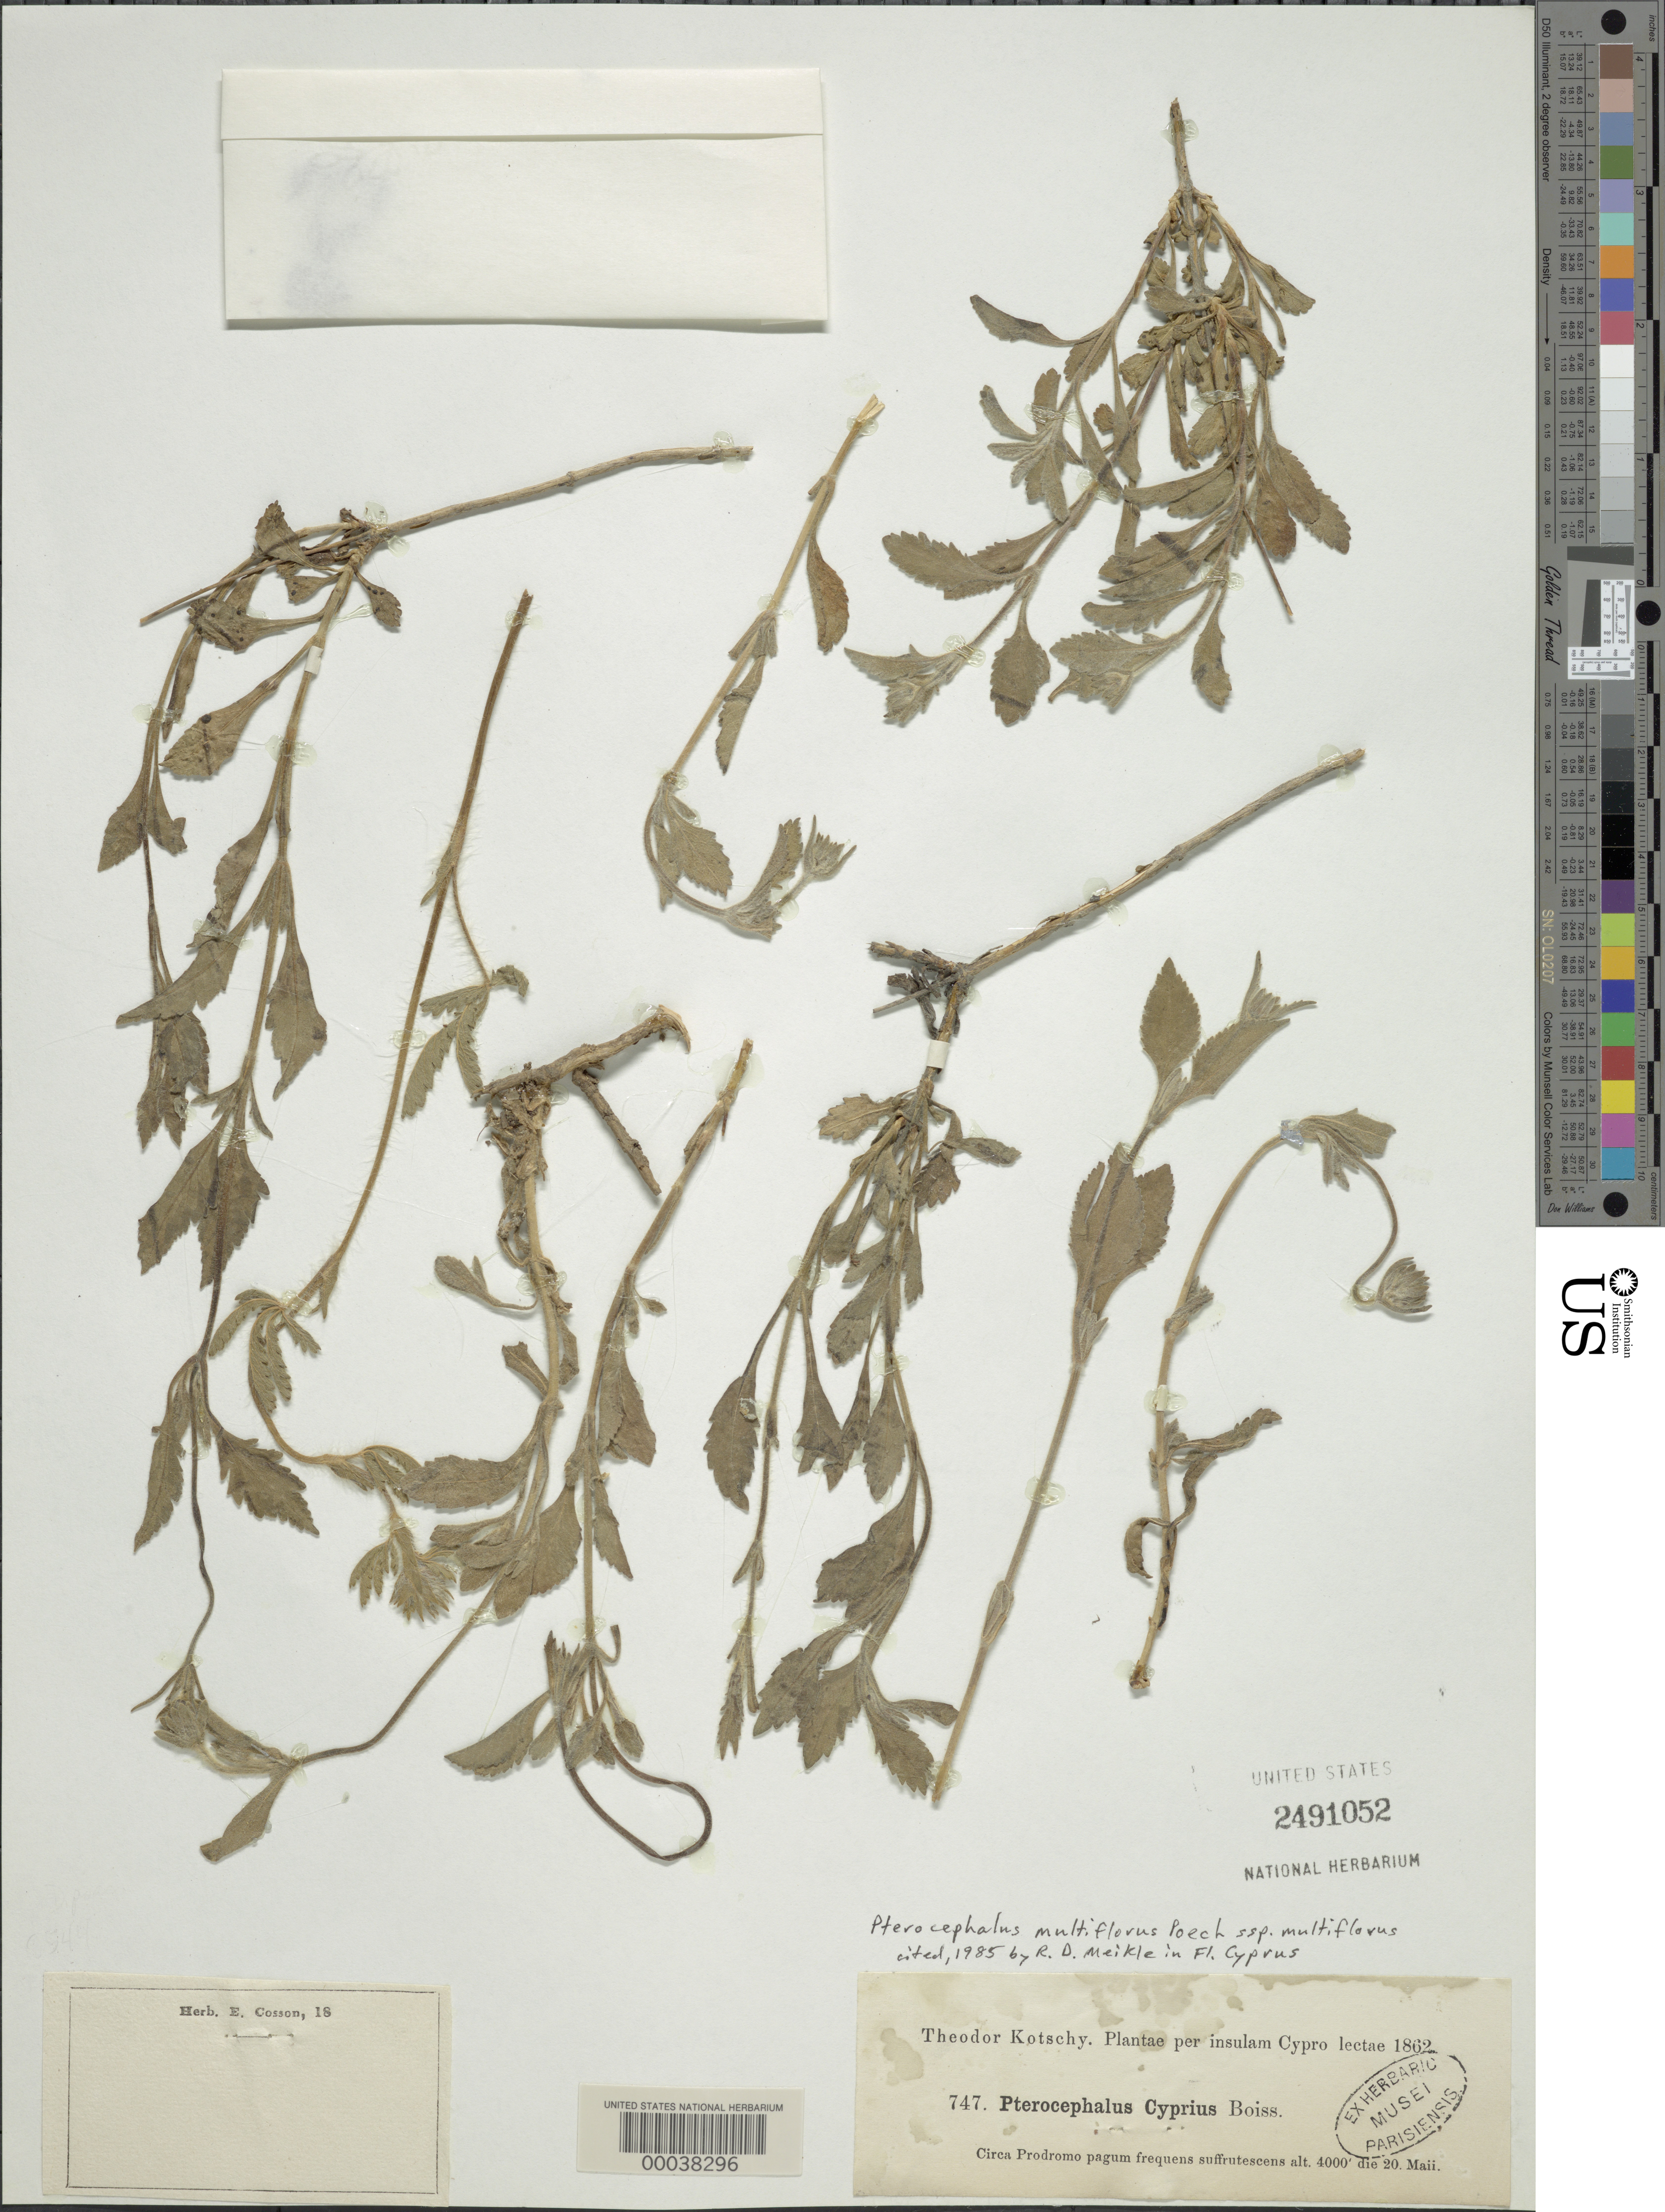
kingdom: Plantae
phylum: Tracheophyta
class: Magnoliopsida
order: Dipsacales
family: Caprifoliaceae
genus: Pterocephalus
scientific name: Pterocephalus multiflorus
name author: Poech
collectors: K. G. Kotschy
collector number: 747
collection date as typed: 20 May 1862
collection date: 1862-05-20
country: Cyprus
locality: Circa Prodromo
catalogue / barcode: US 2491052